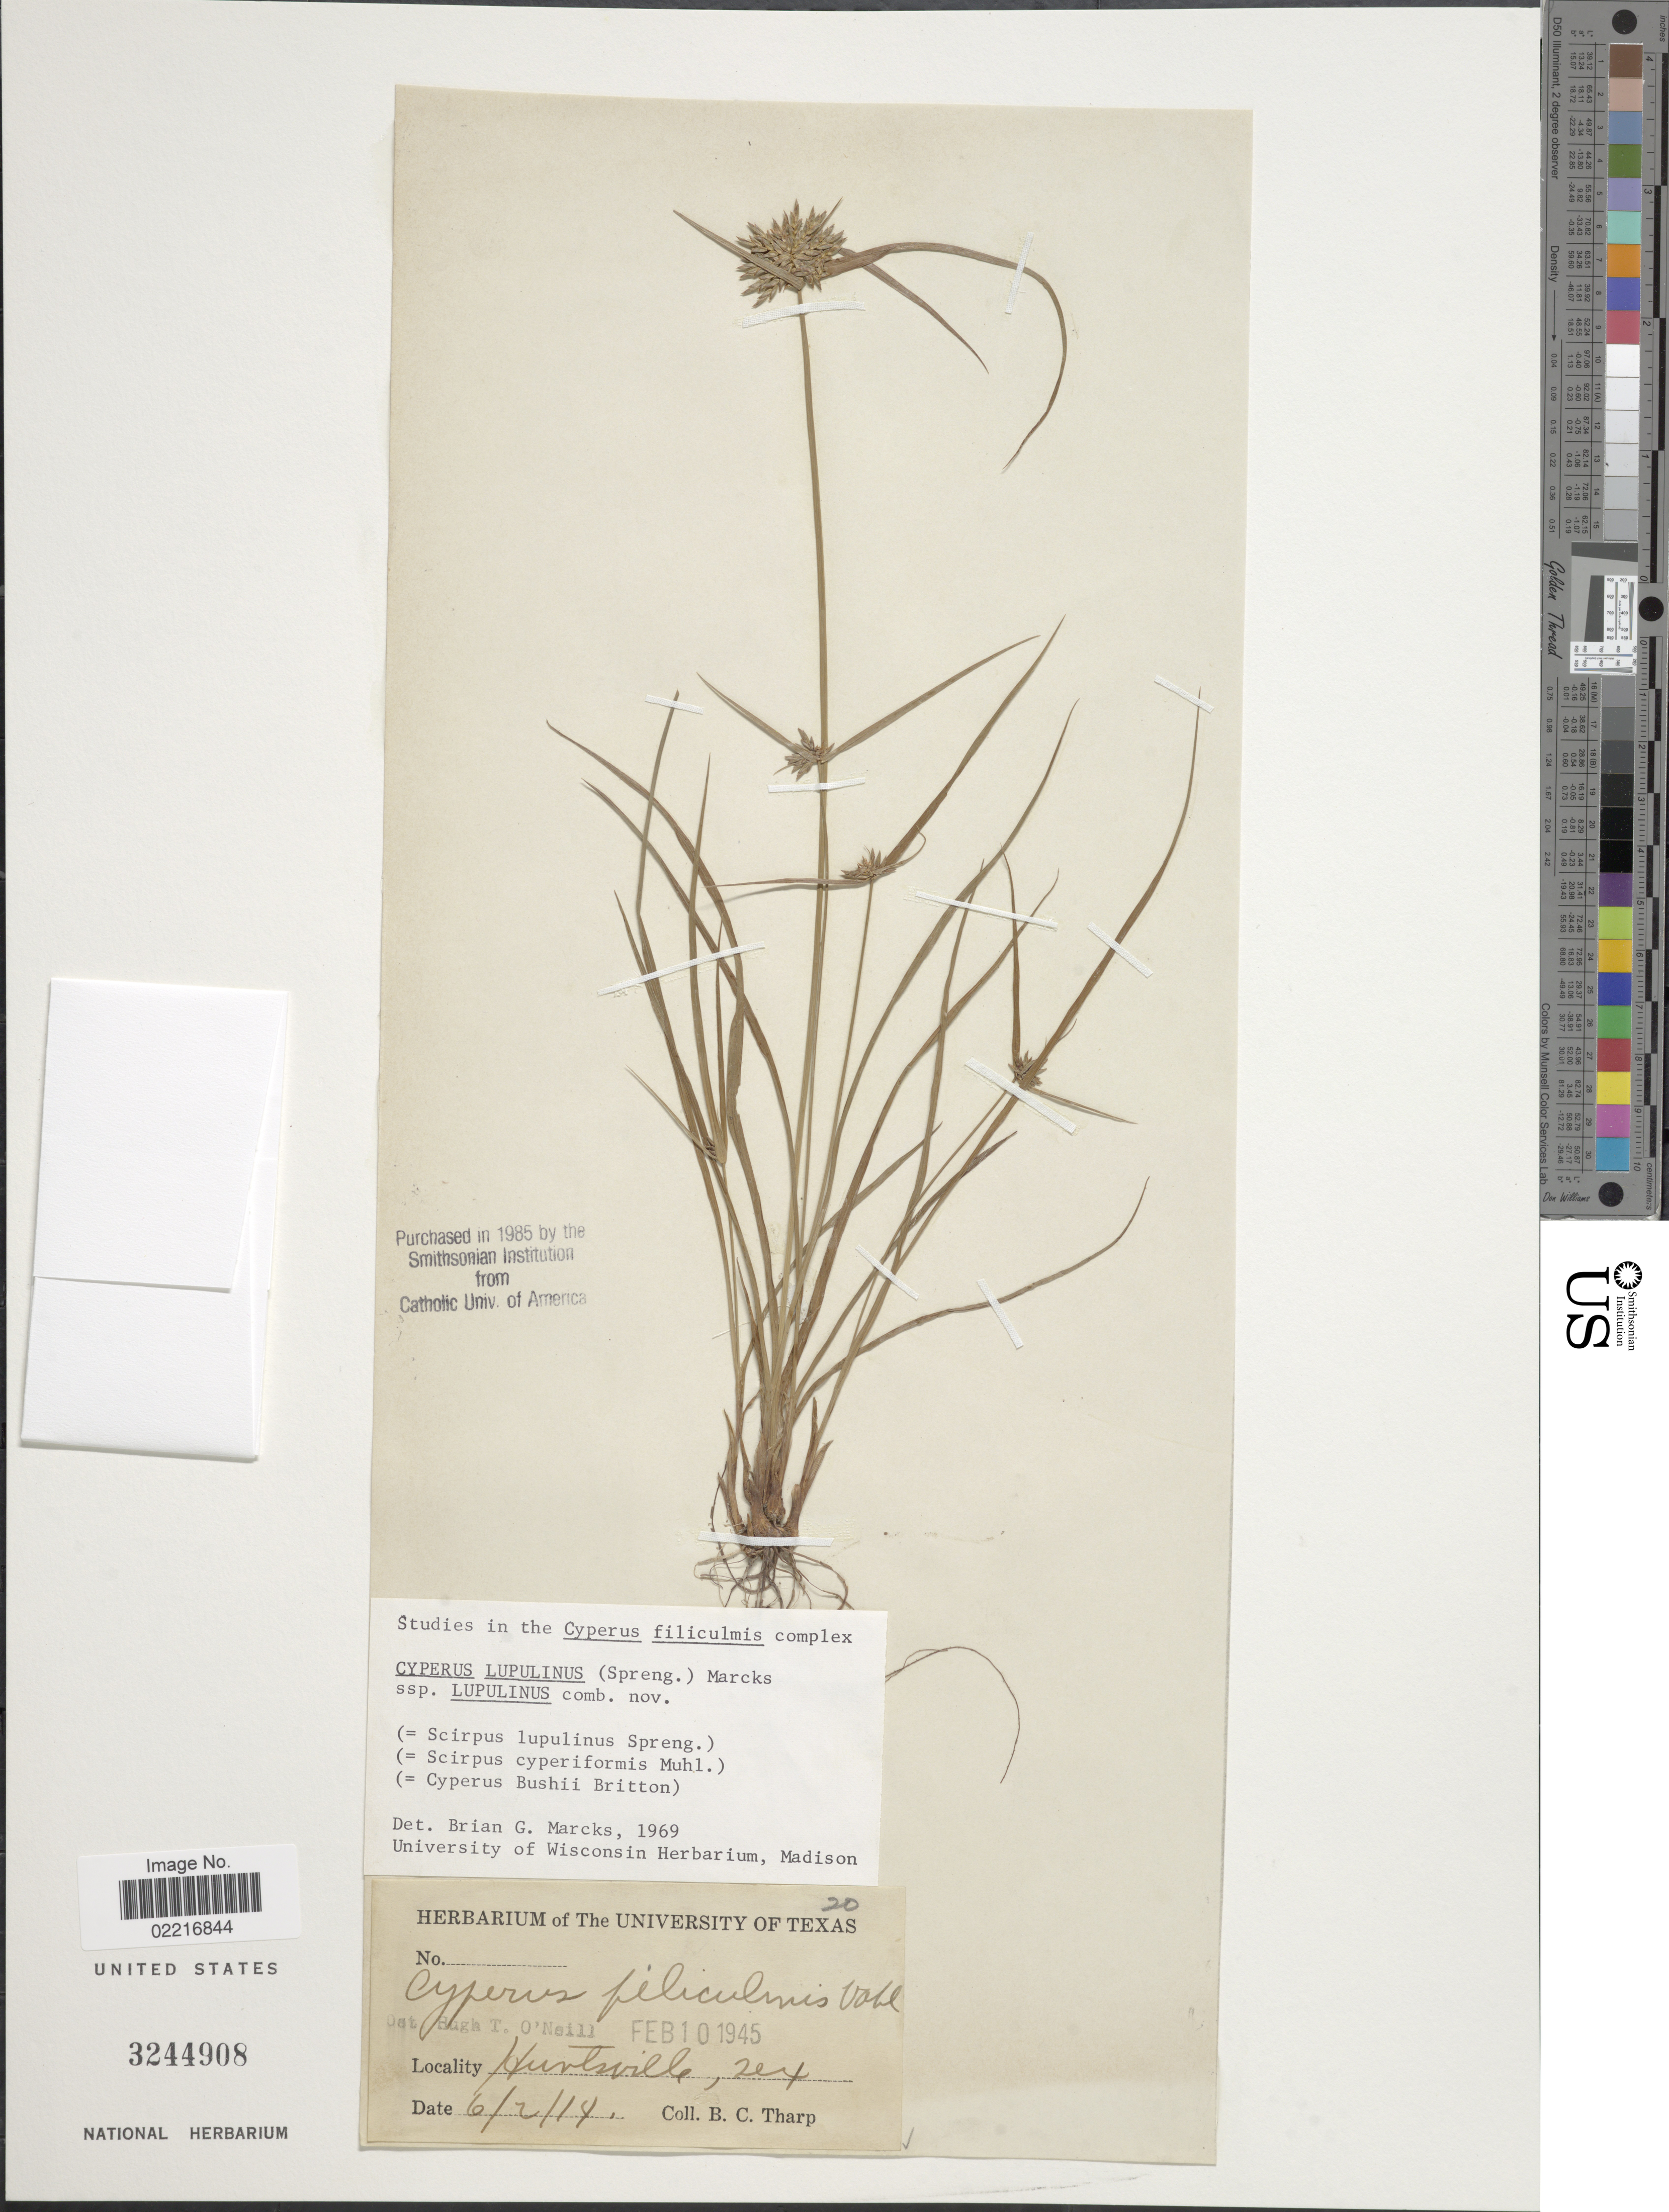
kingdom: Plantae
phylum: Tracheophyta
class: Liliopsida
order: Poales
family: Cyperaceae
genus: Cyperus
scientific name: Cyperus lupulinus subsp. lupulinus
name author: (Spreng.) Marcks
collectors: B. C. Tharp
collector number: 20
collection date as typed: Transcribed d/m/y: 2/6/14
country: United States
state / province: Texas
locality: Huntsville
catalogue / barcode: US 3244908